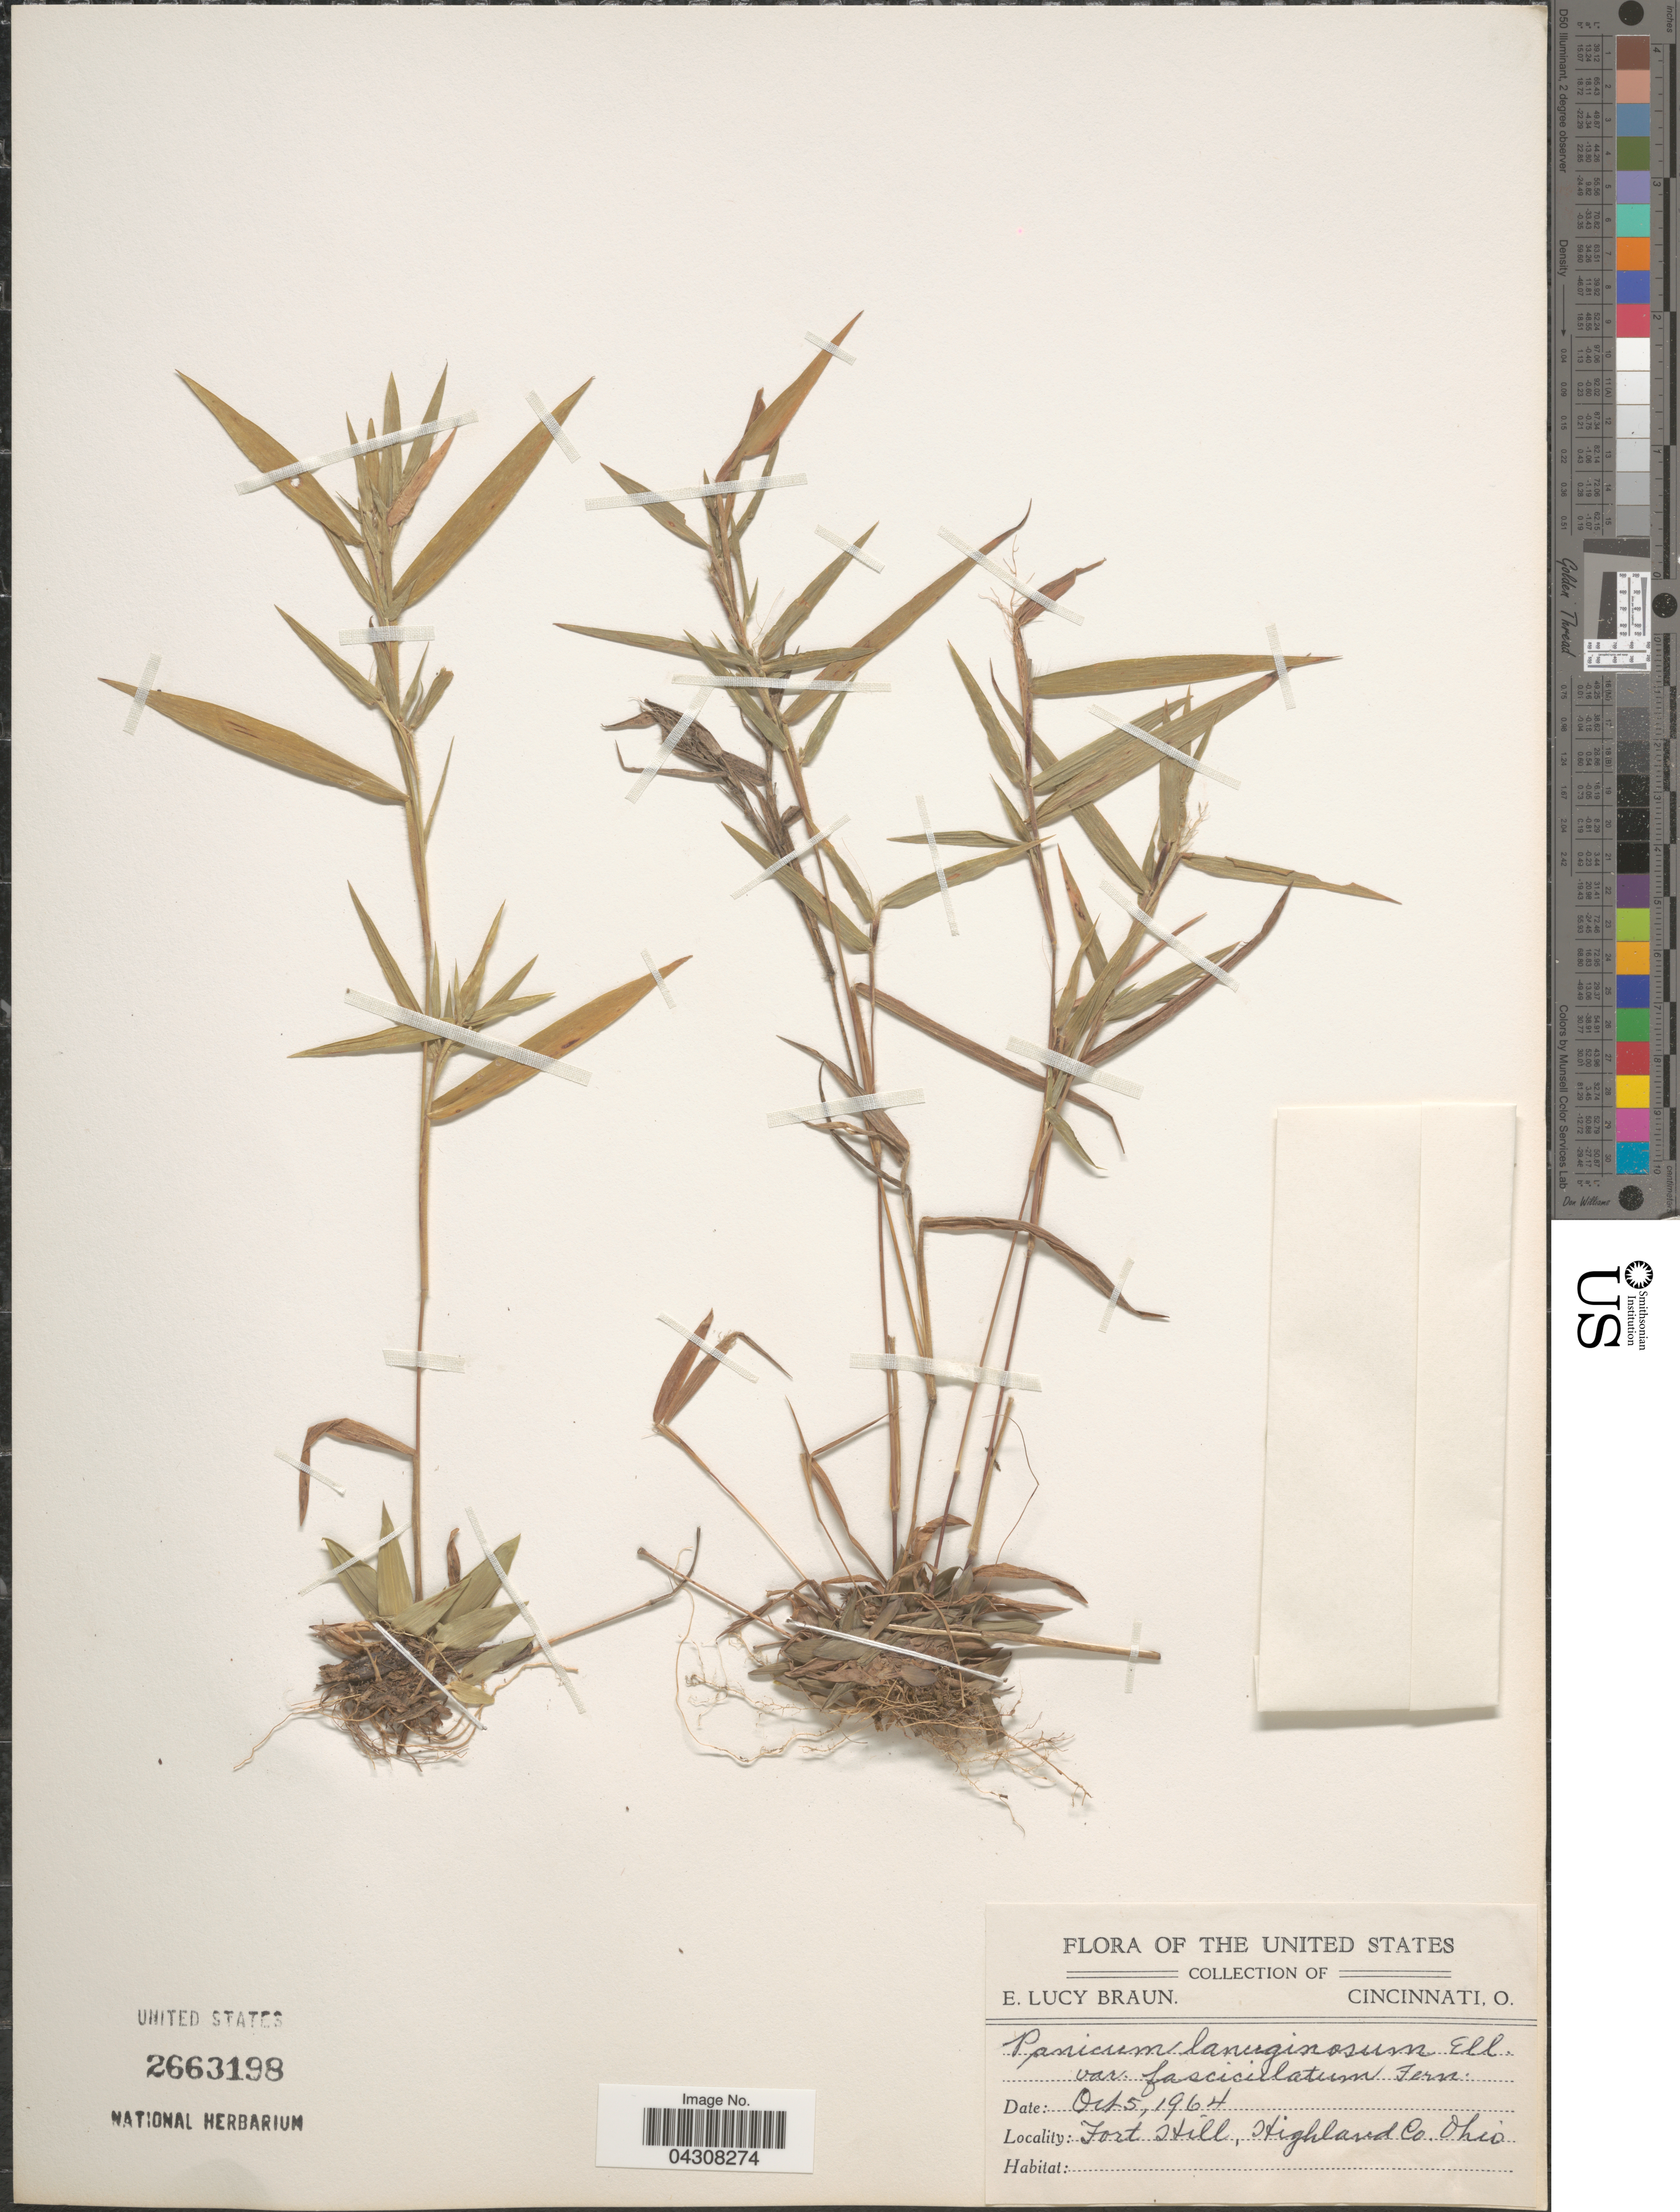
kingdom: Plantae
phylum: Tracheophyta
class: Liliopsida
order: Poales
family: Poaceae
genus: Dichanthelium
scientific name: Dichanthelium acuminatum var. acuminatum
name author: (Sw.) Gould & C.A. Clark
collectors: E. L. Braun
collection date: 1964-10-05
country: United States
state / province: Ohio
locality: Fort Hill, Highland Co.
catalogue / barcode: US 2663198